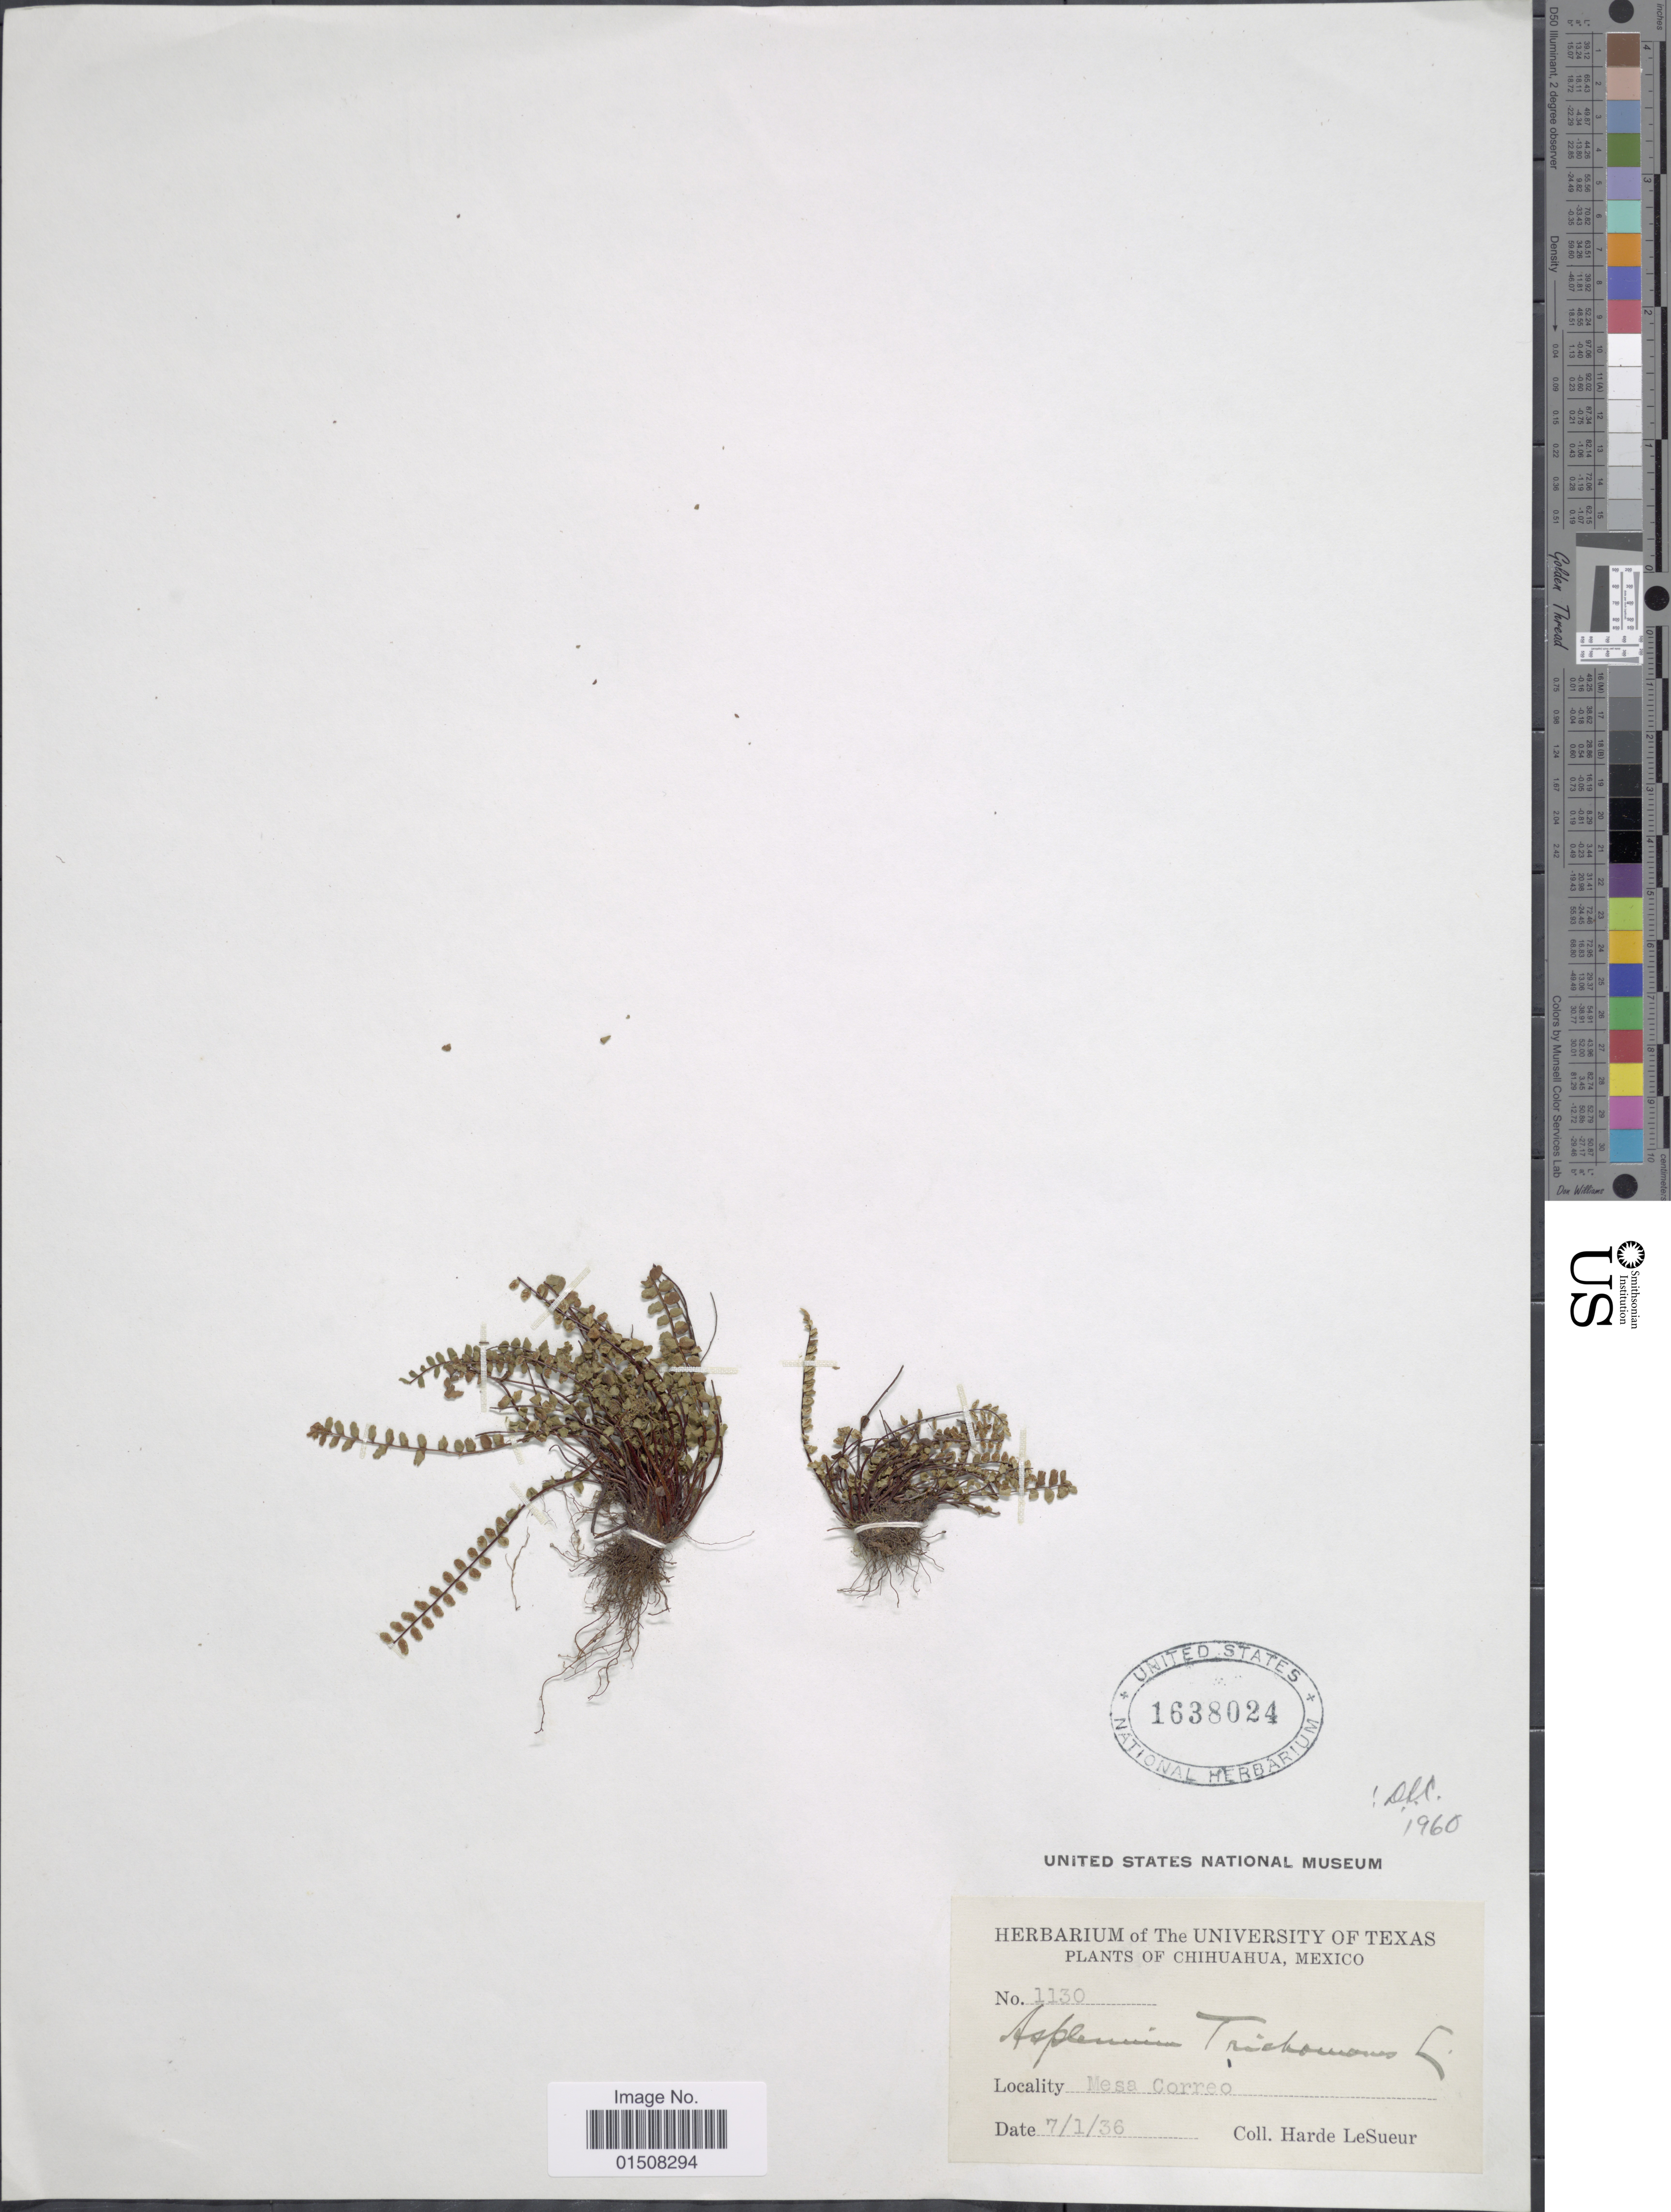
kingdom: Plantae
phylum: Tracheophyta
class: Polypodiopsida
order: Polypodiales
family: Aspleniaceae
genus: Asplenium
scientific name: Asplenium trichomanes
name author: L.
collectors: H. Lesuer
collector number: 1130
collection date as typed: Transcribed d/m/y: 7/1/36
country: Mexico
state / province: Chihuahua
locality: Mesa Correo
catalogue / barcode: US 1638024